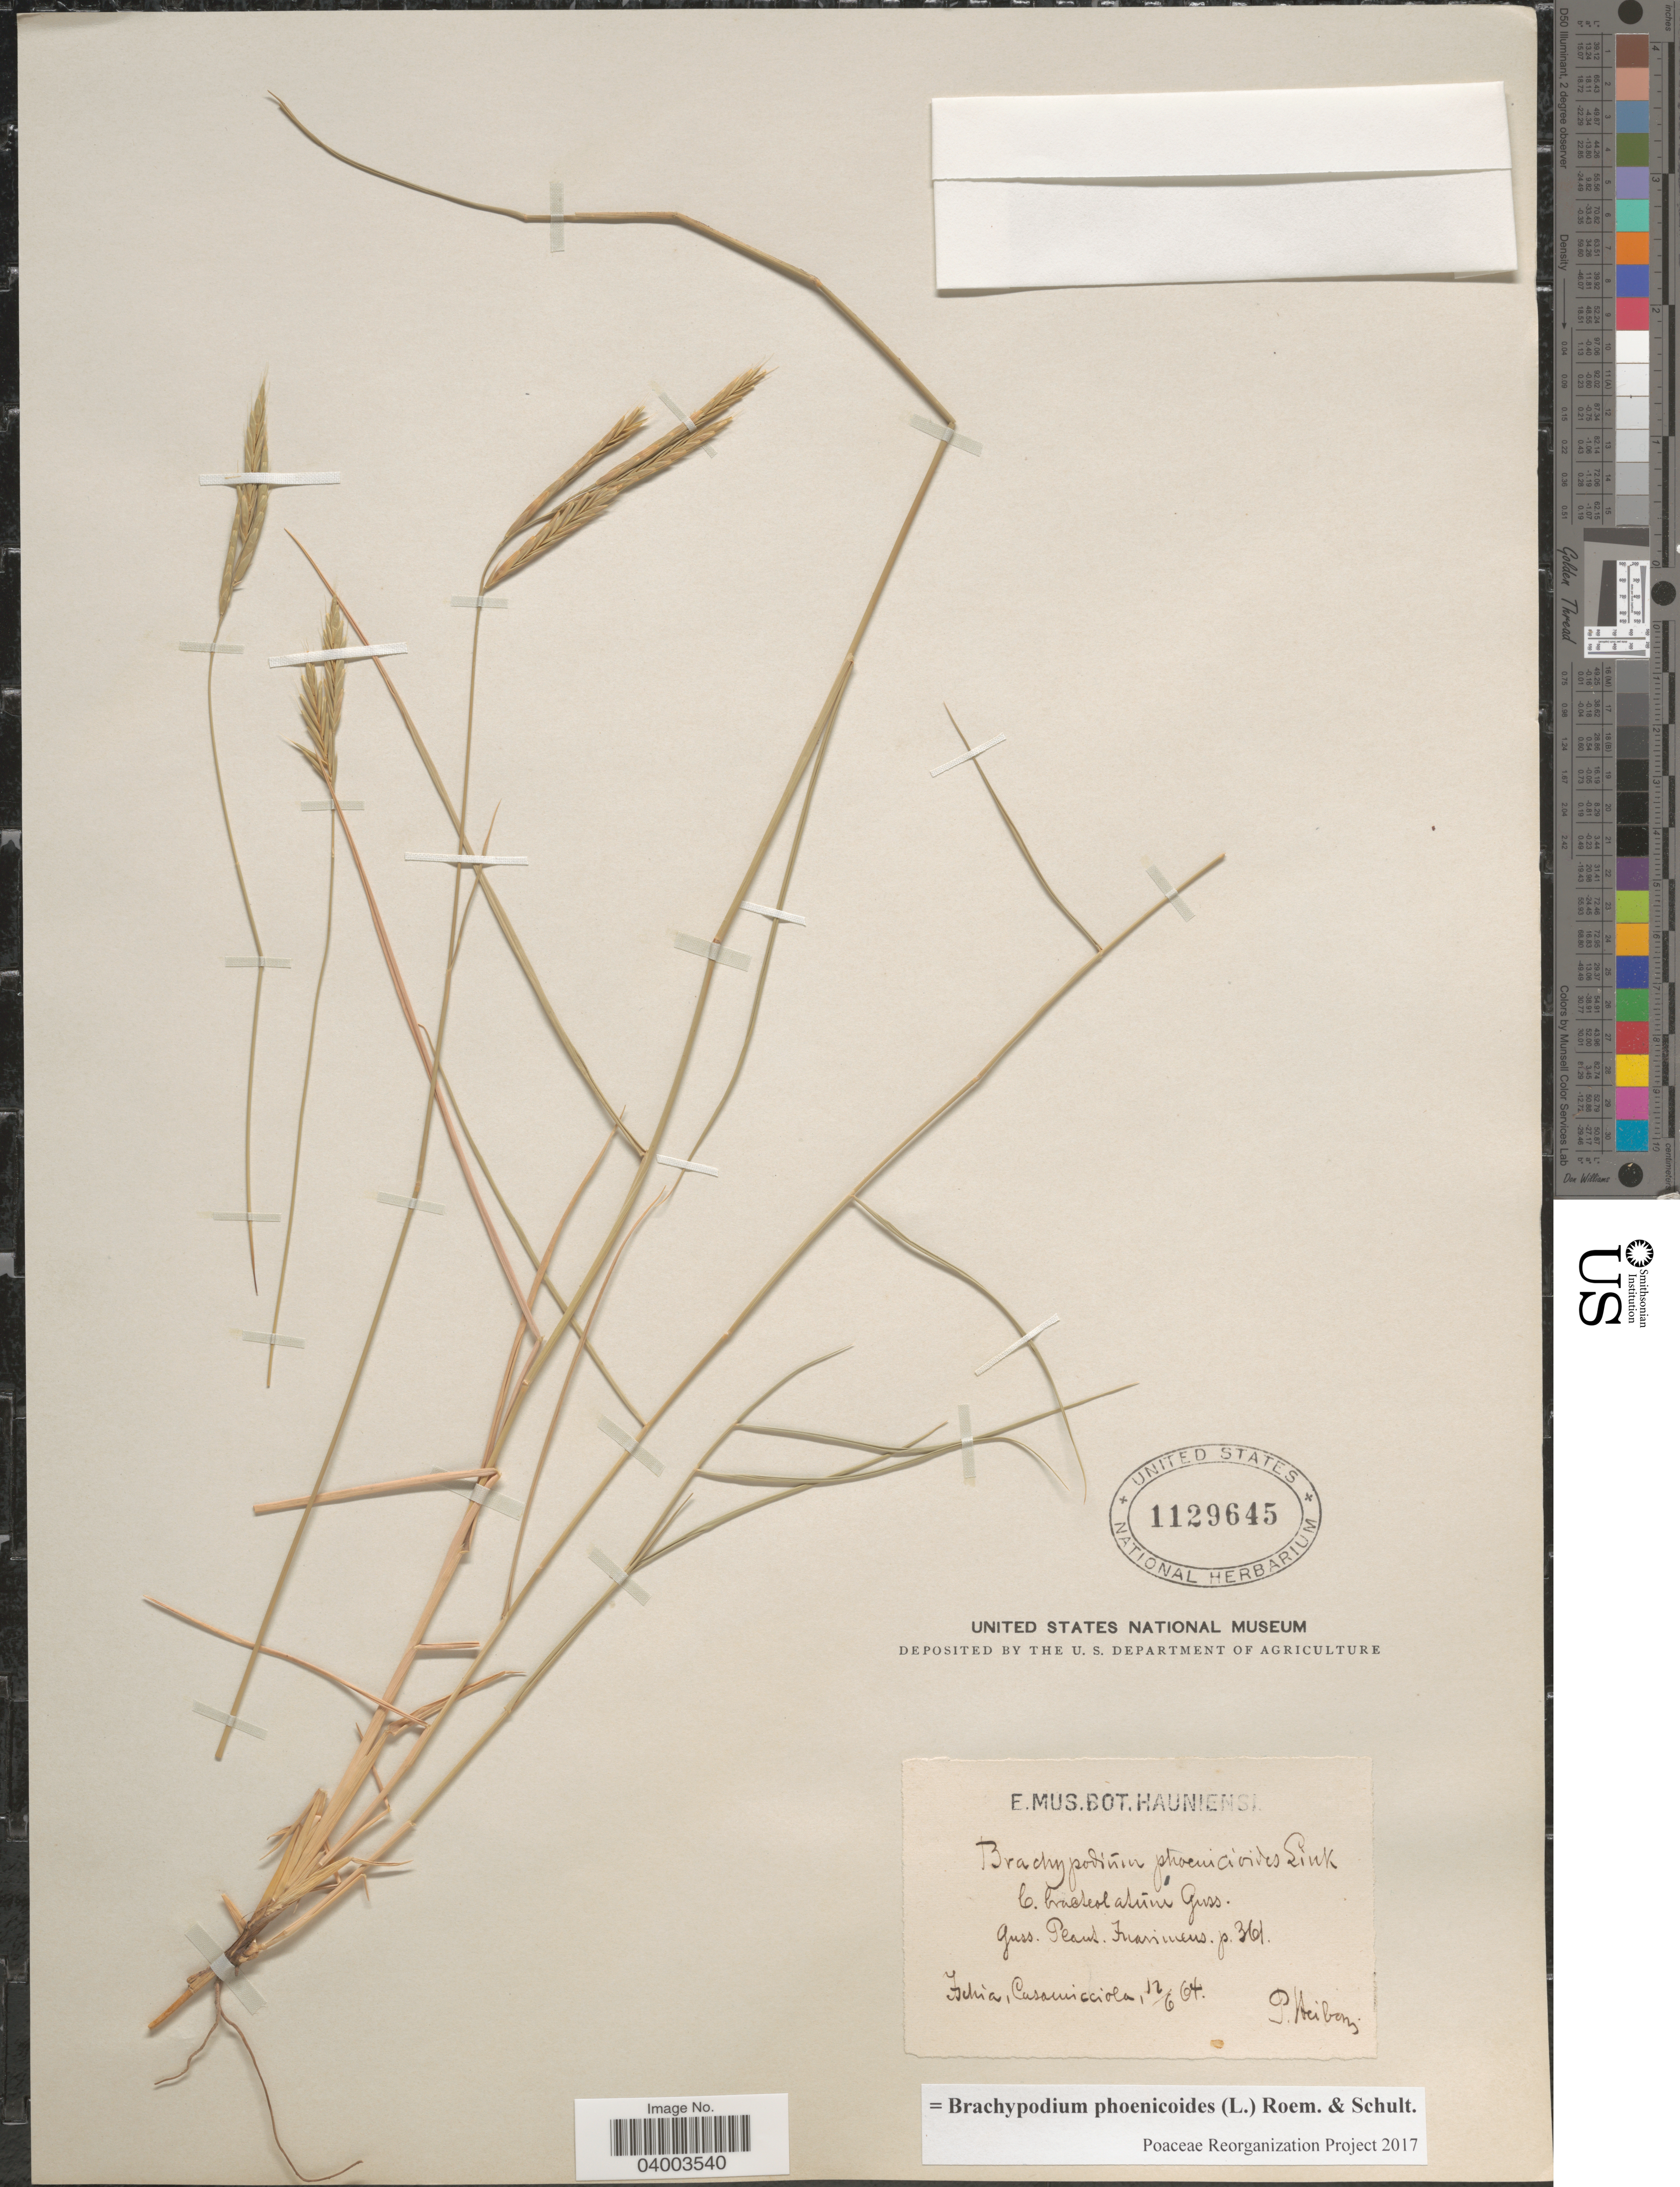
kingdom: Plantae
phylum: Tracheophyta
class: Liliopsida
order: Poales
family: Poaceae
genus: Brachypodium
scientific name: Brachypodium phoenicoides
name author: (L.) Roem. & Schult.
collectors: P. Neiberg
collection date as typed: Transcribed d/m/y: 12/6/64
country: Italy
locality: Ischia, Casamicciola.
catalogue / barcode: US 1129645